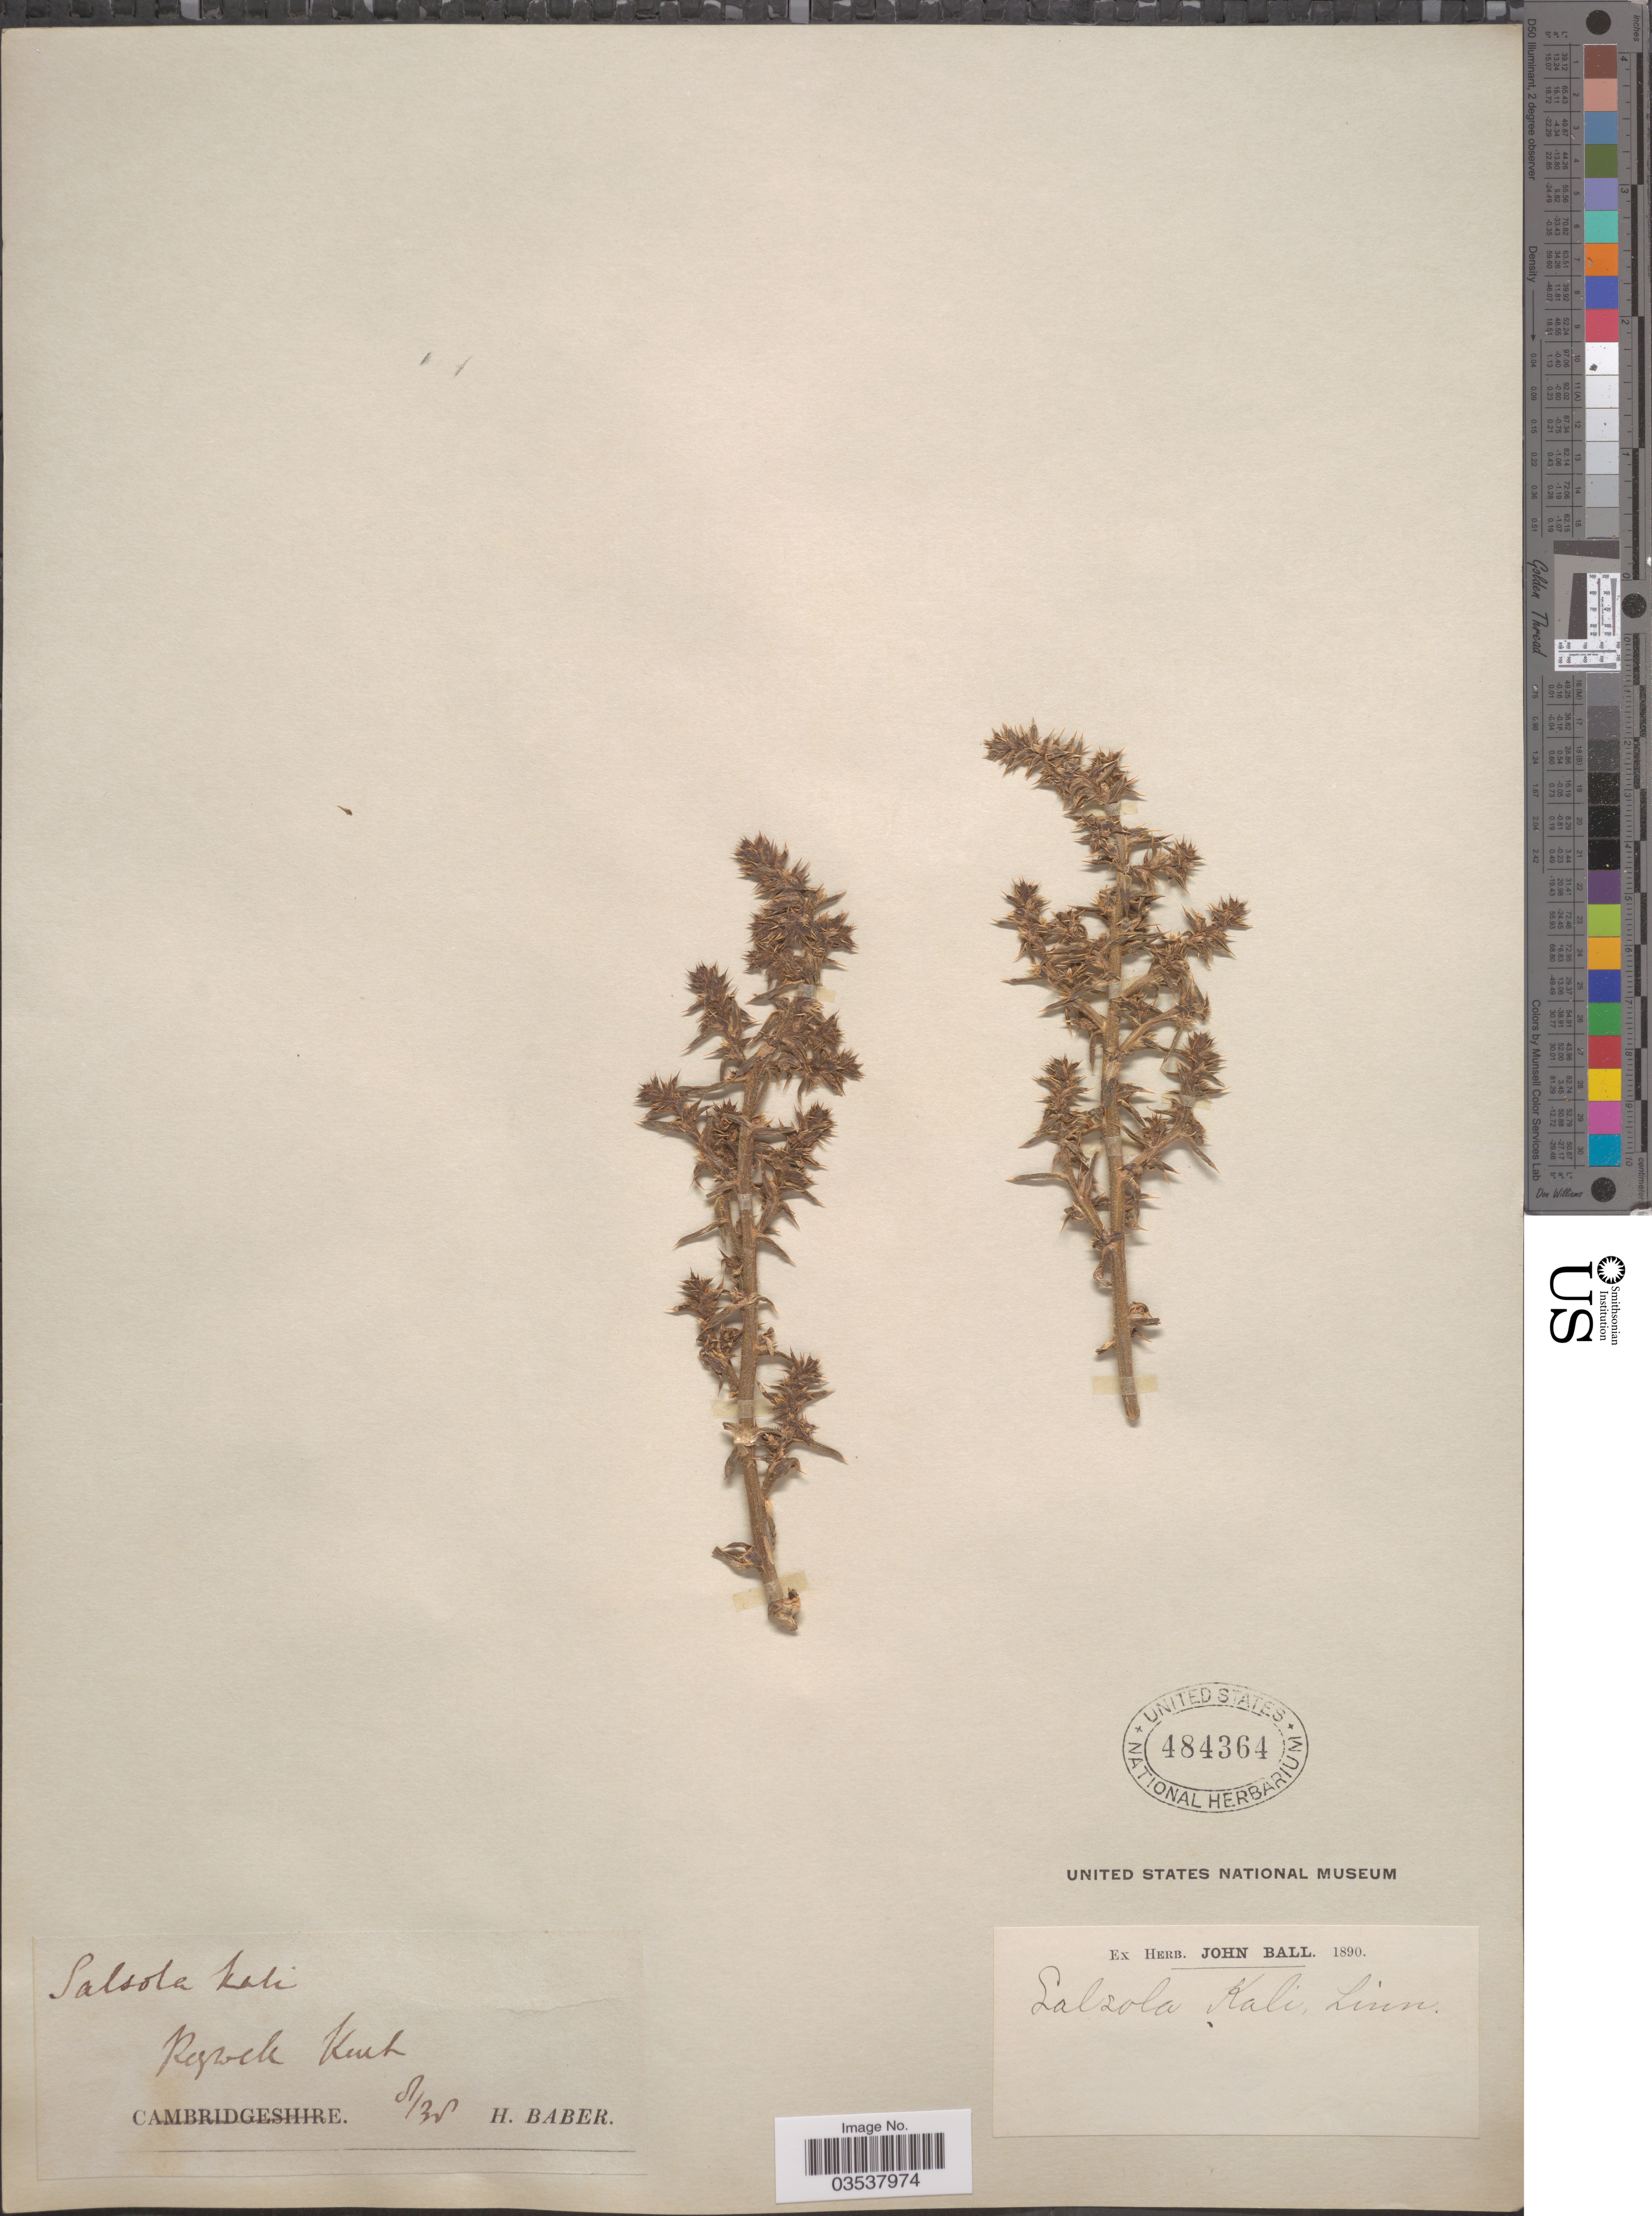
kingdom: Plantae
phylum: Tracheophyta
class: Magnoliopsida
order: Caryophyllales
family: Amaranthaceae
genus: Salsola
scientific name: Salsola kali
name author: L.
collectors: H. Baber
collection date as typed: Transcribed d/m/y: /8/38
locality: Regwek Kint. [interpreted]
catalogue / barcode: US 484364